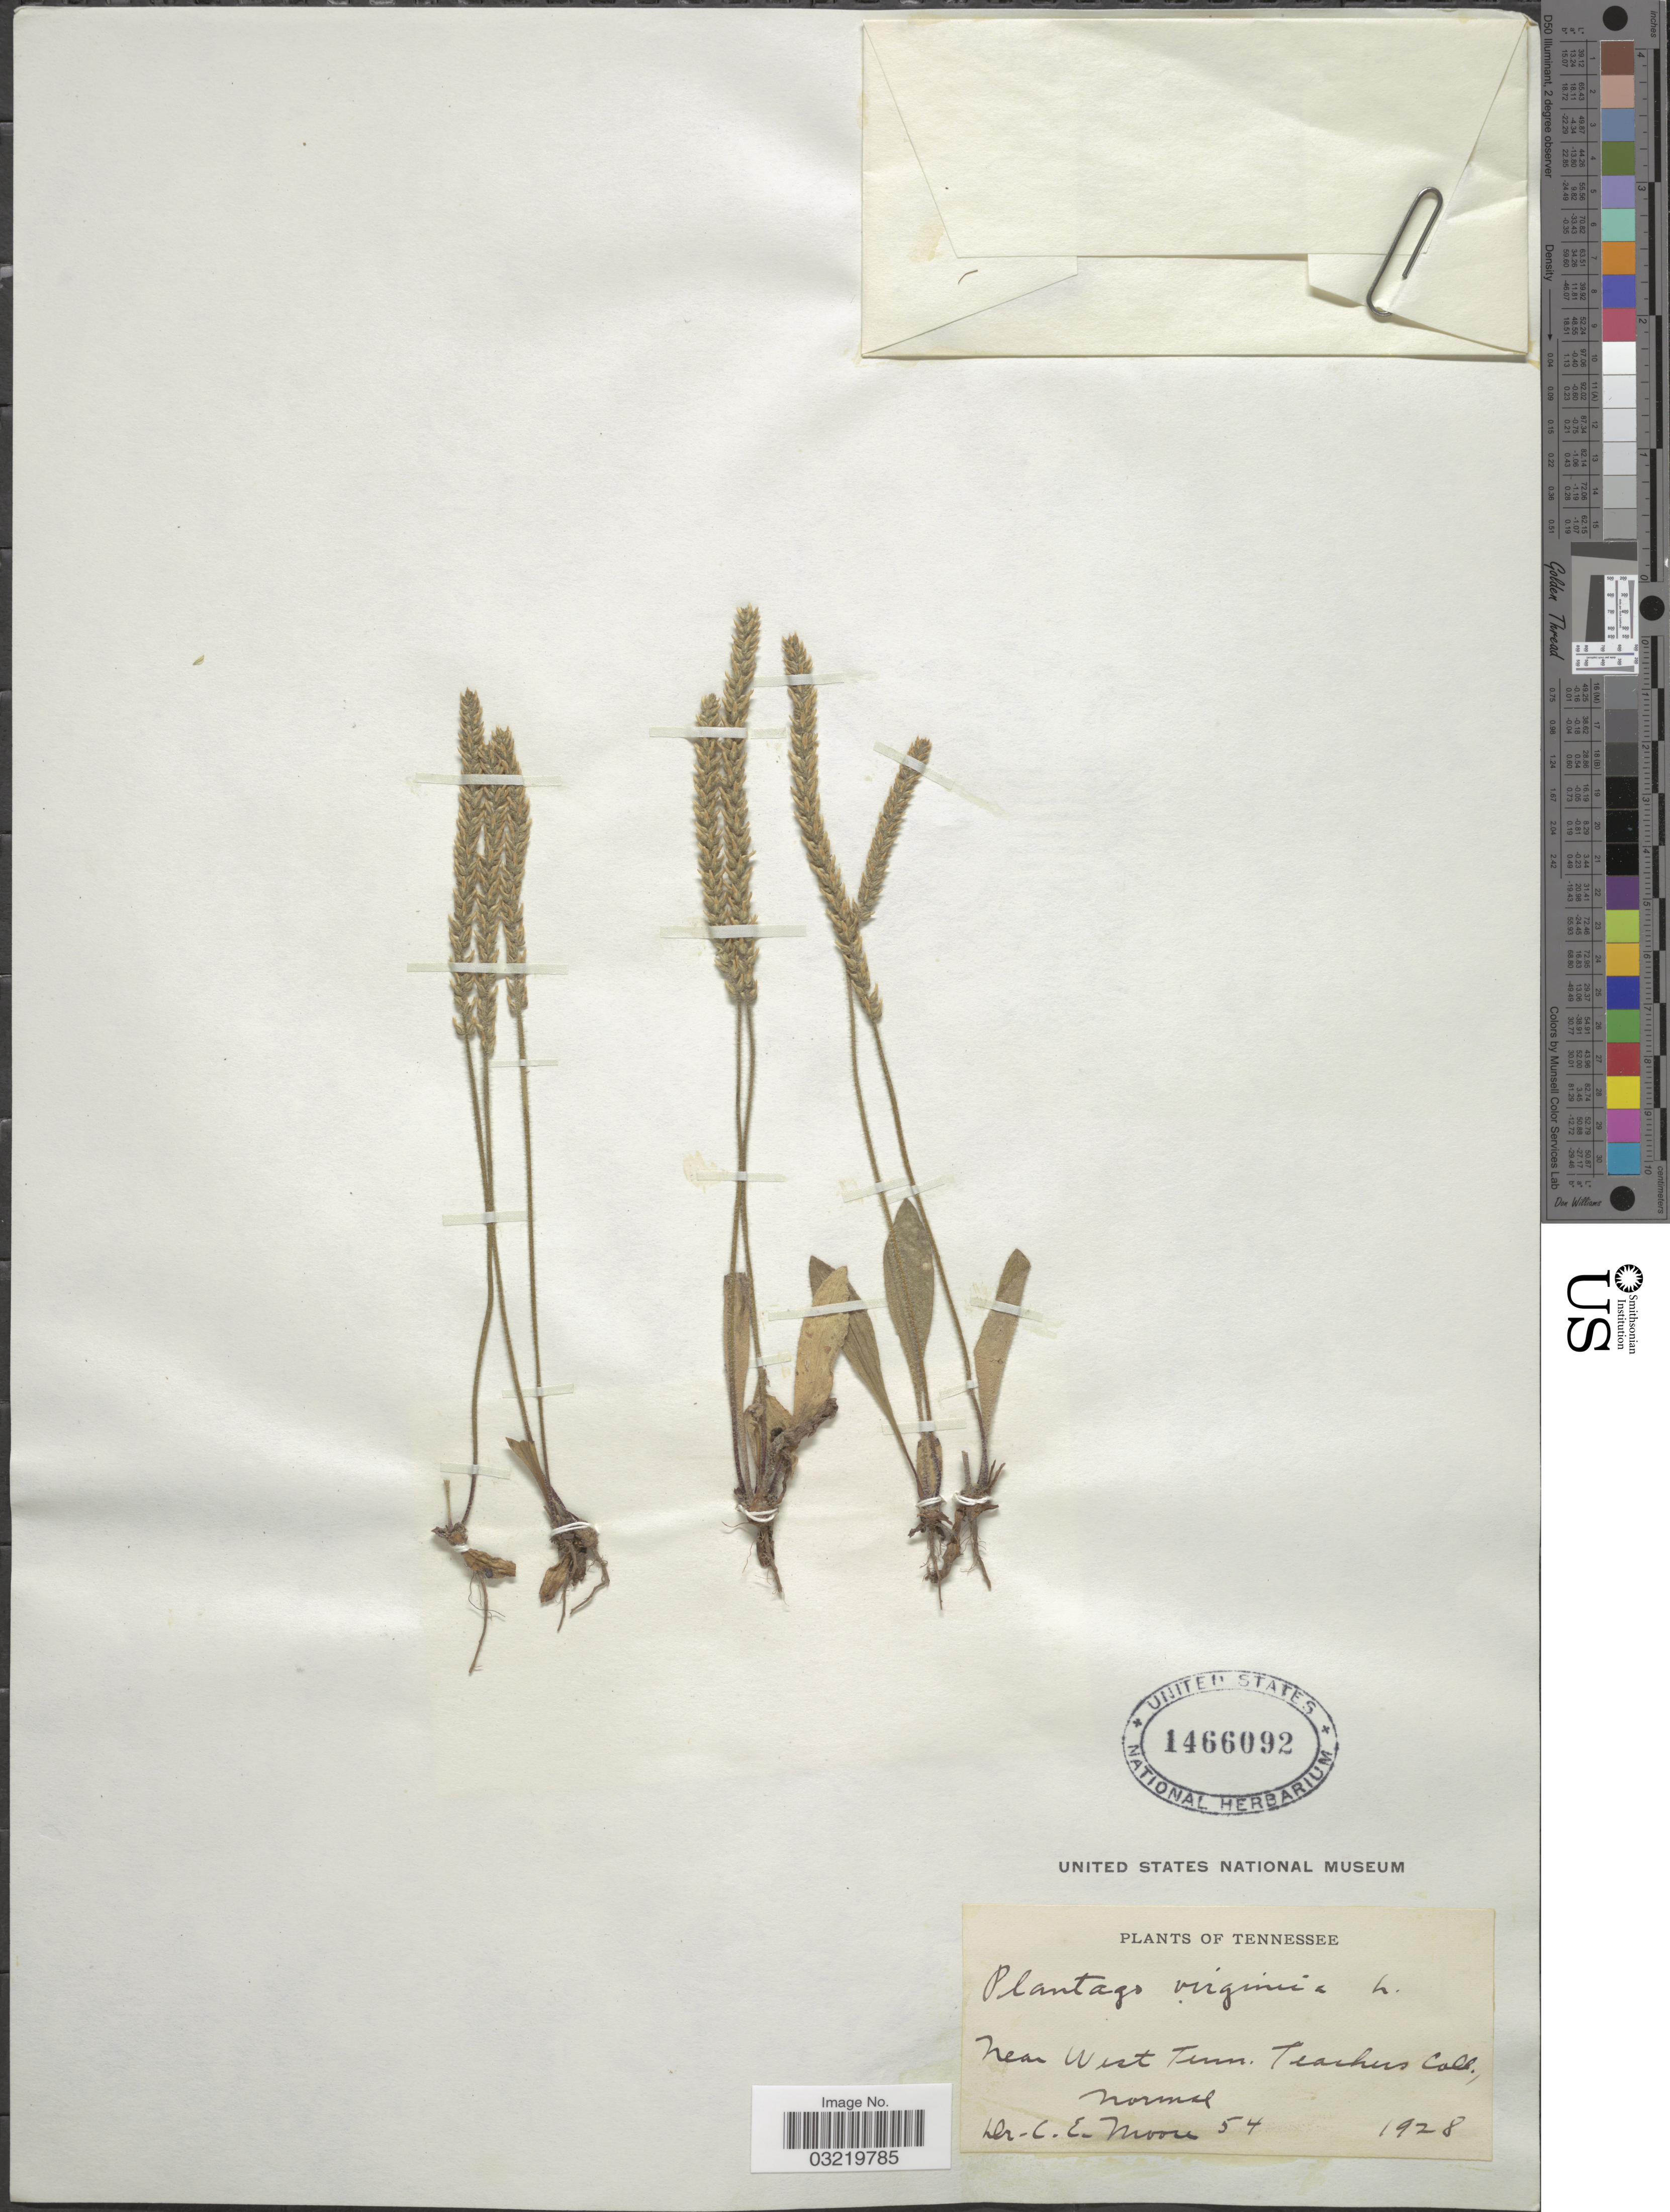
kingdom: Plantae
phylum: Tracheophyta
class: Magnoliopsida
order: Lamiales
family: Plantaginaceae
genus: Plantago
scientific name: Plantago virginica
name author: L.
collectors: C. Moore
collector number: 54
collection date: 1928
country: United States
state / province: Tennessee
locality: Near West Tenn. Teachers Coll., Normal.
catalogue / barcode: US 1466092